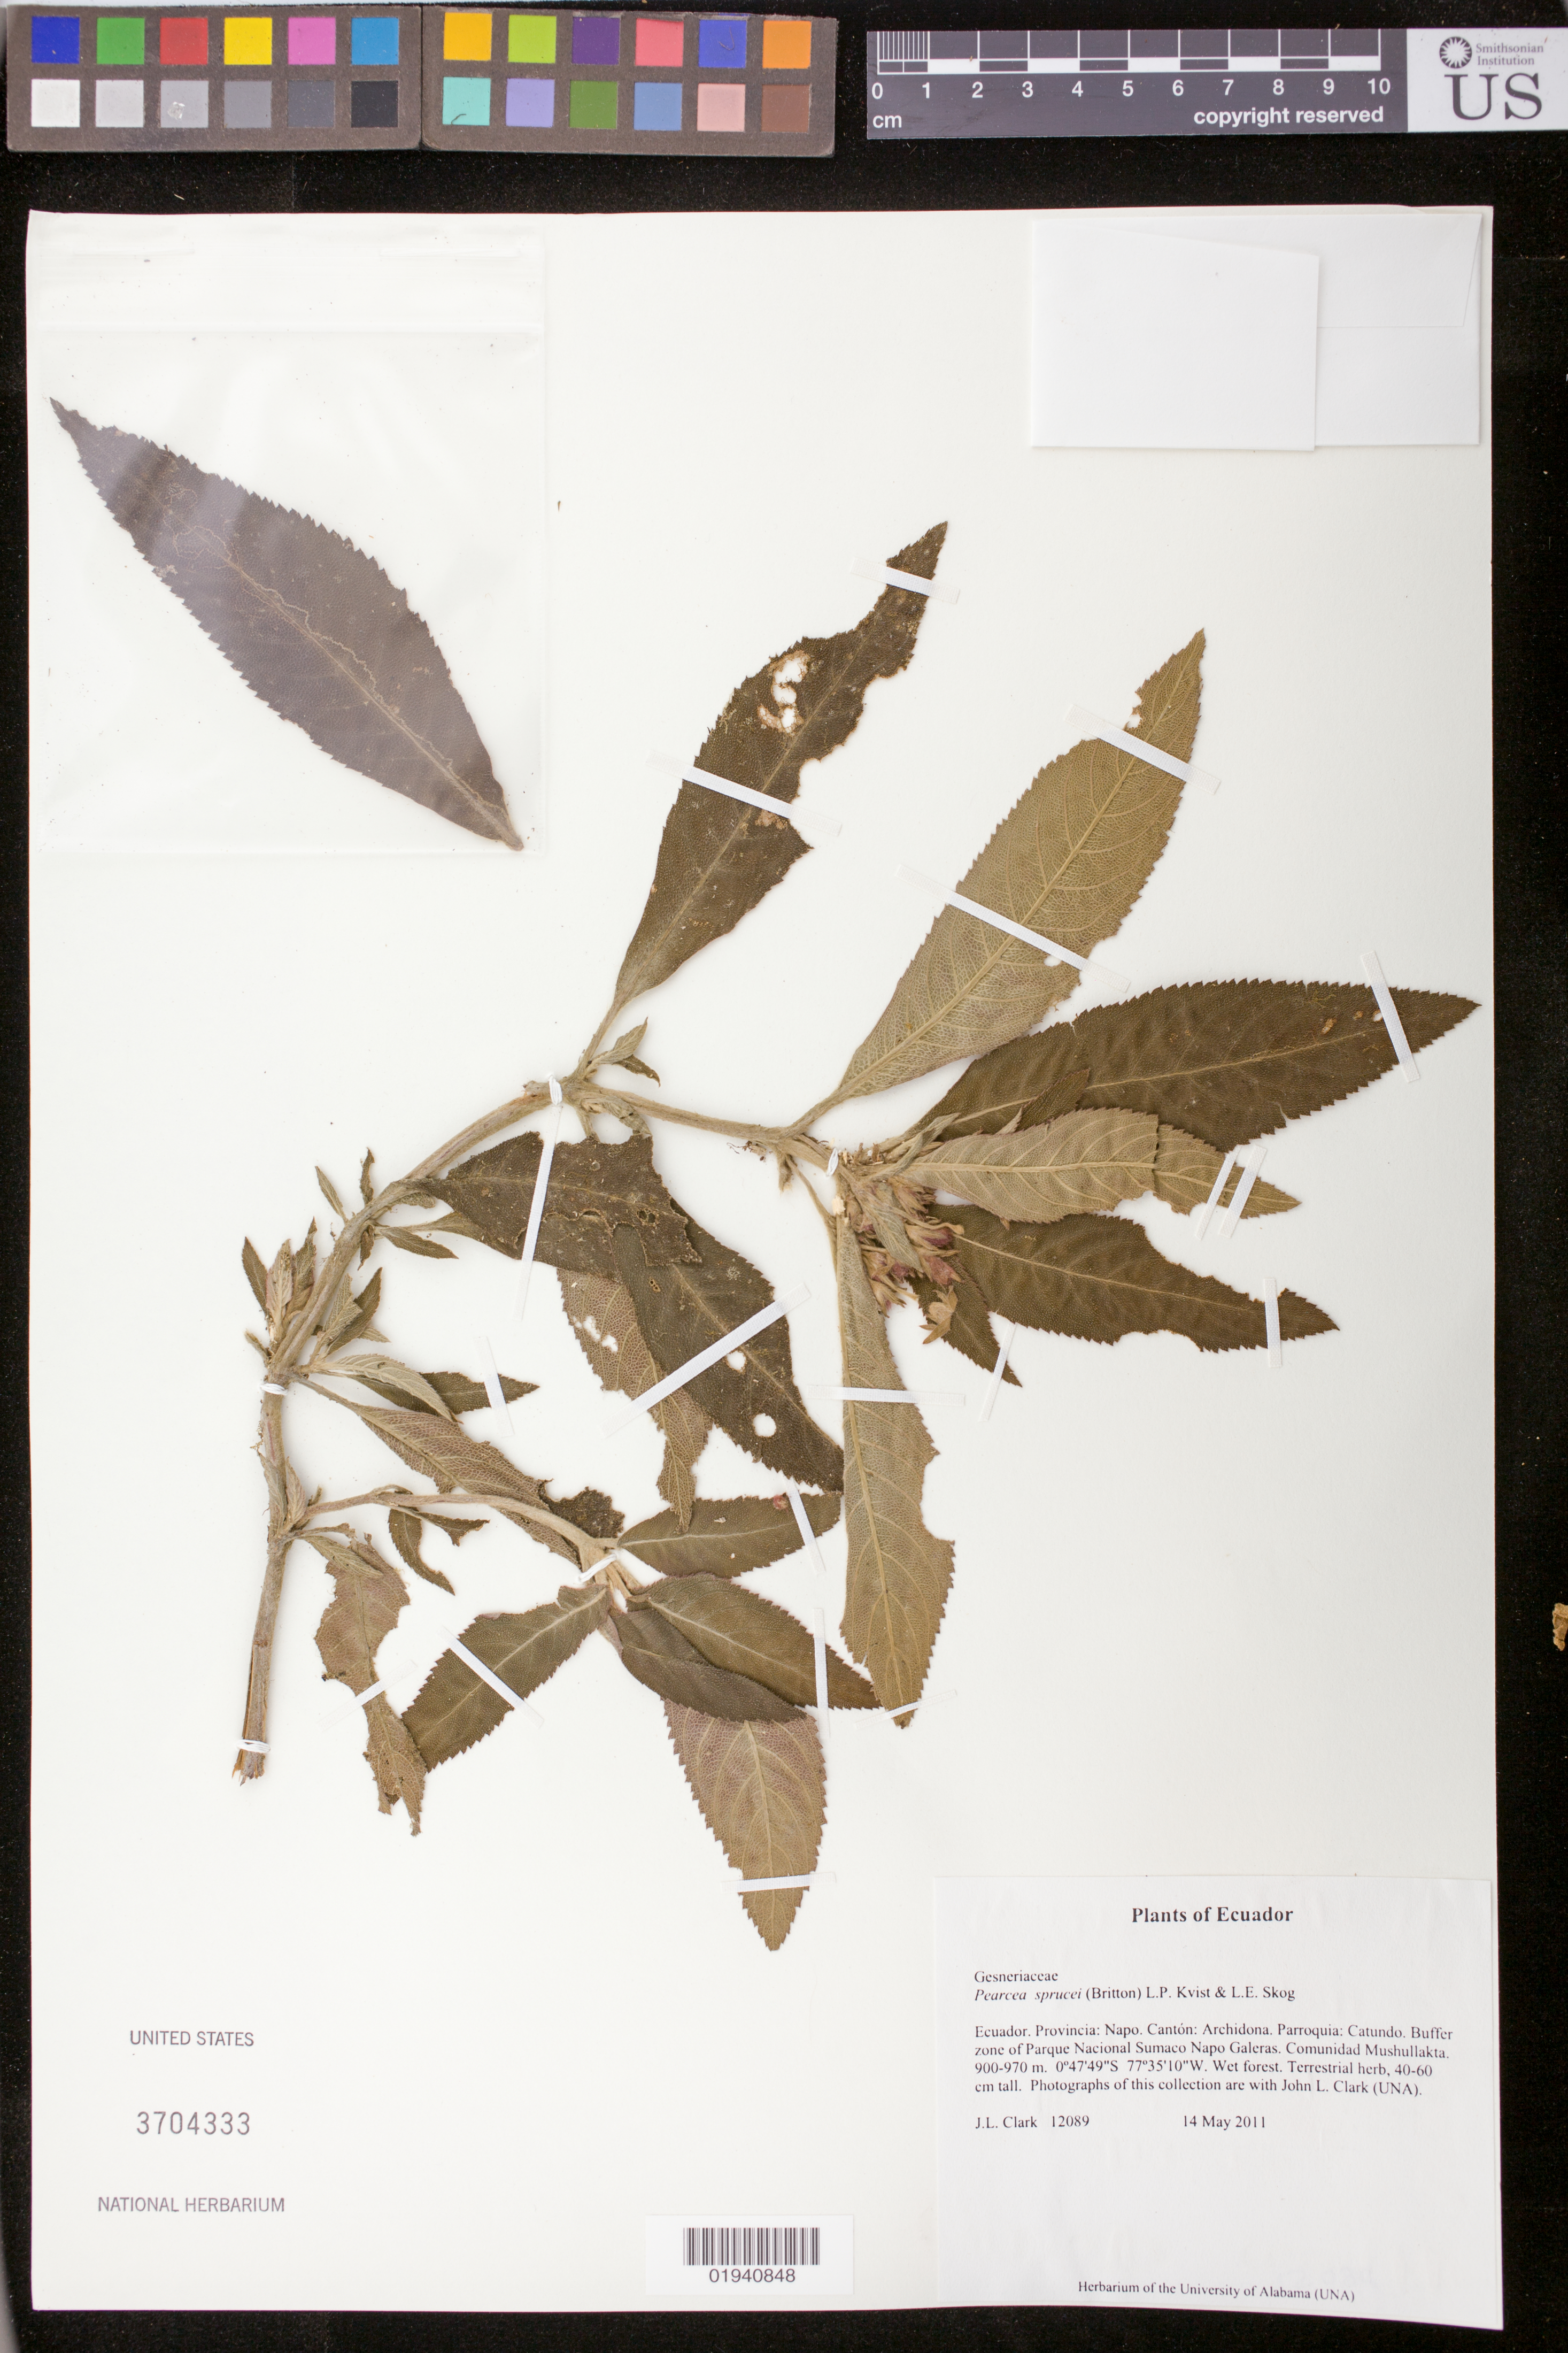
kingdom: Plantae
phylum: Tracheophyta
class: Magnoliopsida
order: Lamiales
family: Gesneriaceae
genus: Pearcea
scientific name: Pearcea sprucei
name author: (Britton) L.P. Kvist & L.E. Skog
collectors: J. L. Clark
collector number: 12089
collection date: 2011-05-14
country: Ecuador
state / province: Napo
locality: Canton Archidona, Parroquia Catundo, Buffer zone of Parque National Sumaco Napo Galeras. Communidad Mushullakta.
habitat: Wet forest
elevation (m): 900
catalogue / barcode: US 3704333